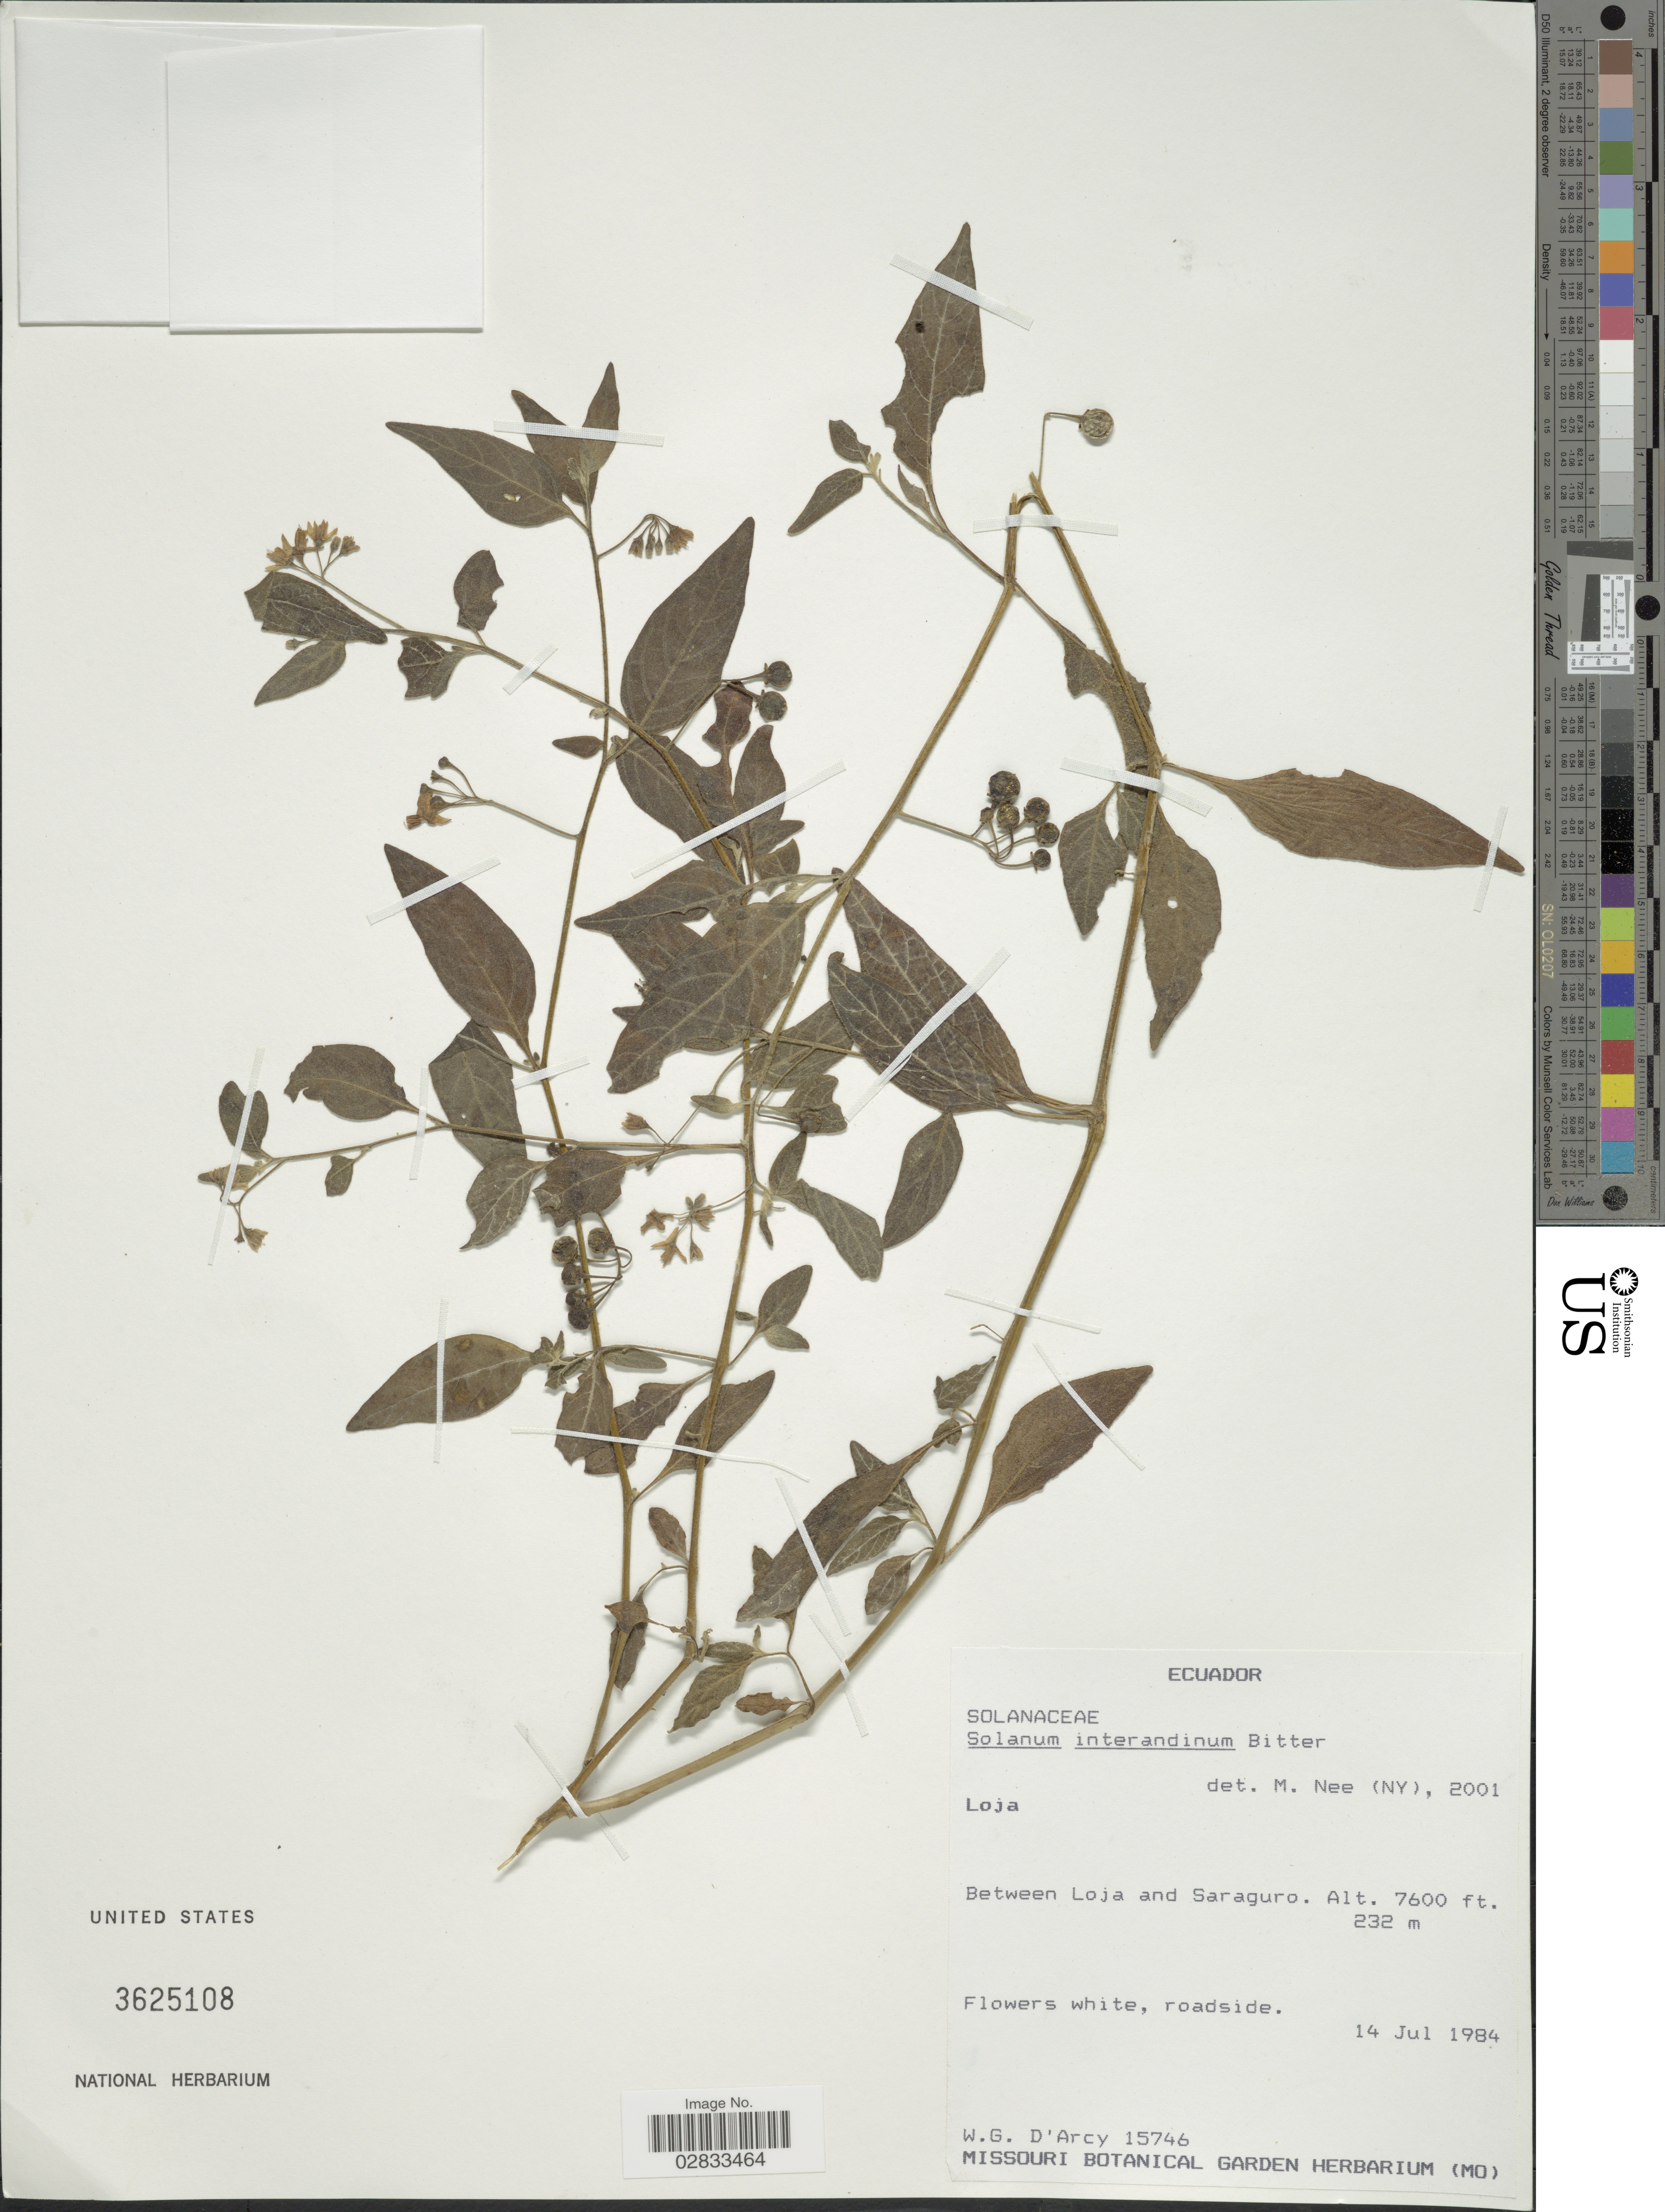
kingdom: Plantae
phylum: Tracheophyta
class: Magnoliopsida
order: Solanales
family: Solanaceae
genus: Solanum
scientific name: Solanum interandinum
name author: Bitter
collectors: W. G. D'Arcy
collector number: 15746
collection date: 1984-07-14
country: Ecuador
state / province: Loja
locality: Between Loja and Saraguro.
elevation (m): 232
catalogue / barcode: US 3625108